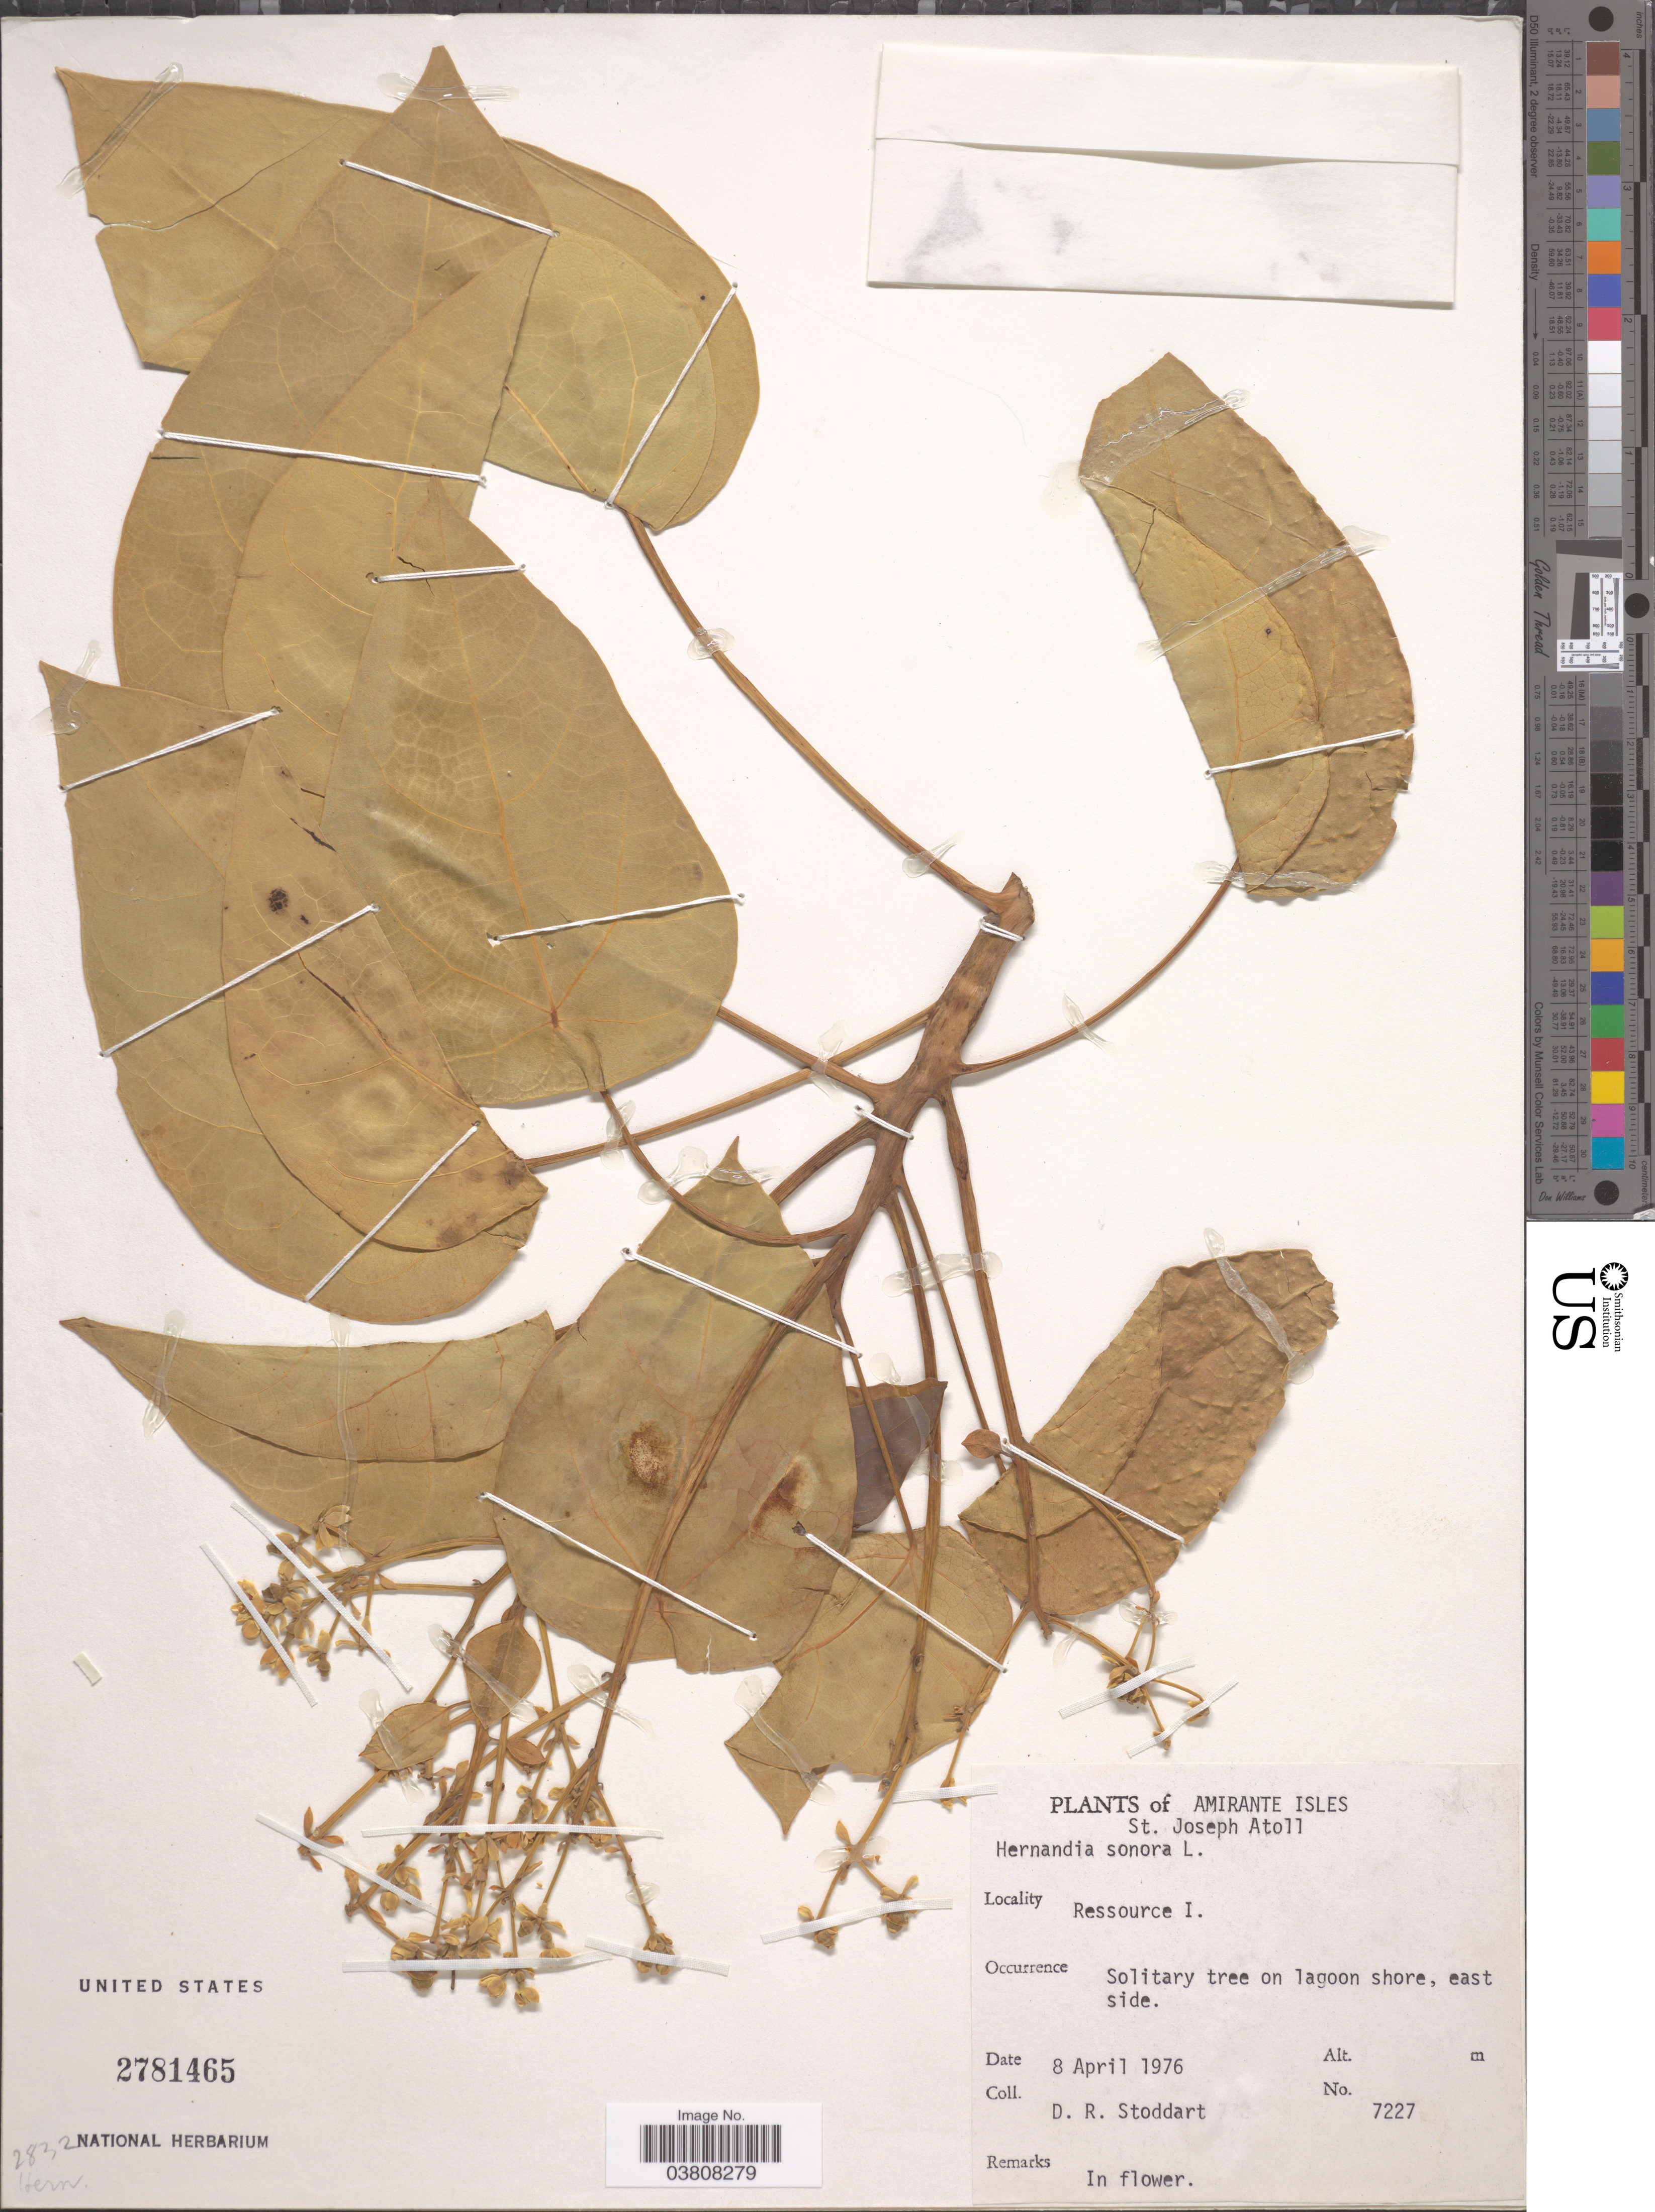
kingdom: Plantae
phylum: Tracheophyta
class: Magnoliopsida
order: Laurales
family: Hernandiaceae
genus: Hernandia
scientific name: Hernandia nymphaeifolia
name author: (C. Presl) Kubitzki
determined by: Strong, Mark T., (BOT), Smithsonian Institution - National Museum of Natural History (UNITED STATES)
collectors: D. R. Stoddart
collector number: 7227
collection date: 1976-04-08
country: Seychelles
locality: Amirante Isles. St. Joseph Atoll. Ressource I. On lagoon shore, east side.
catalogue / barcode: US 2781465